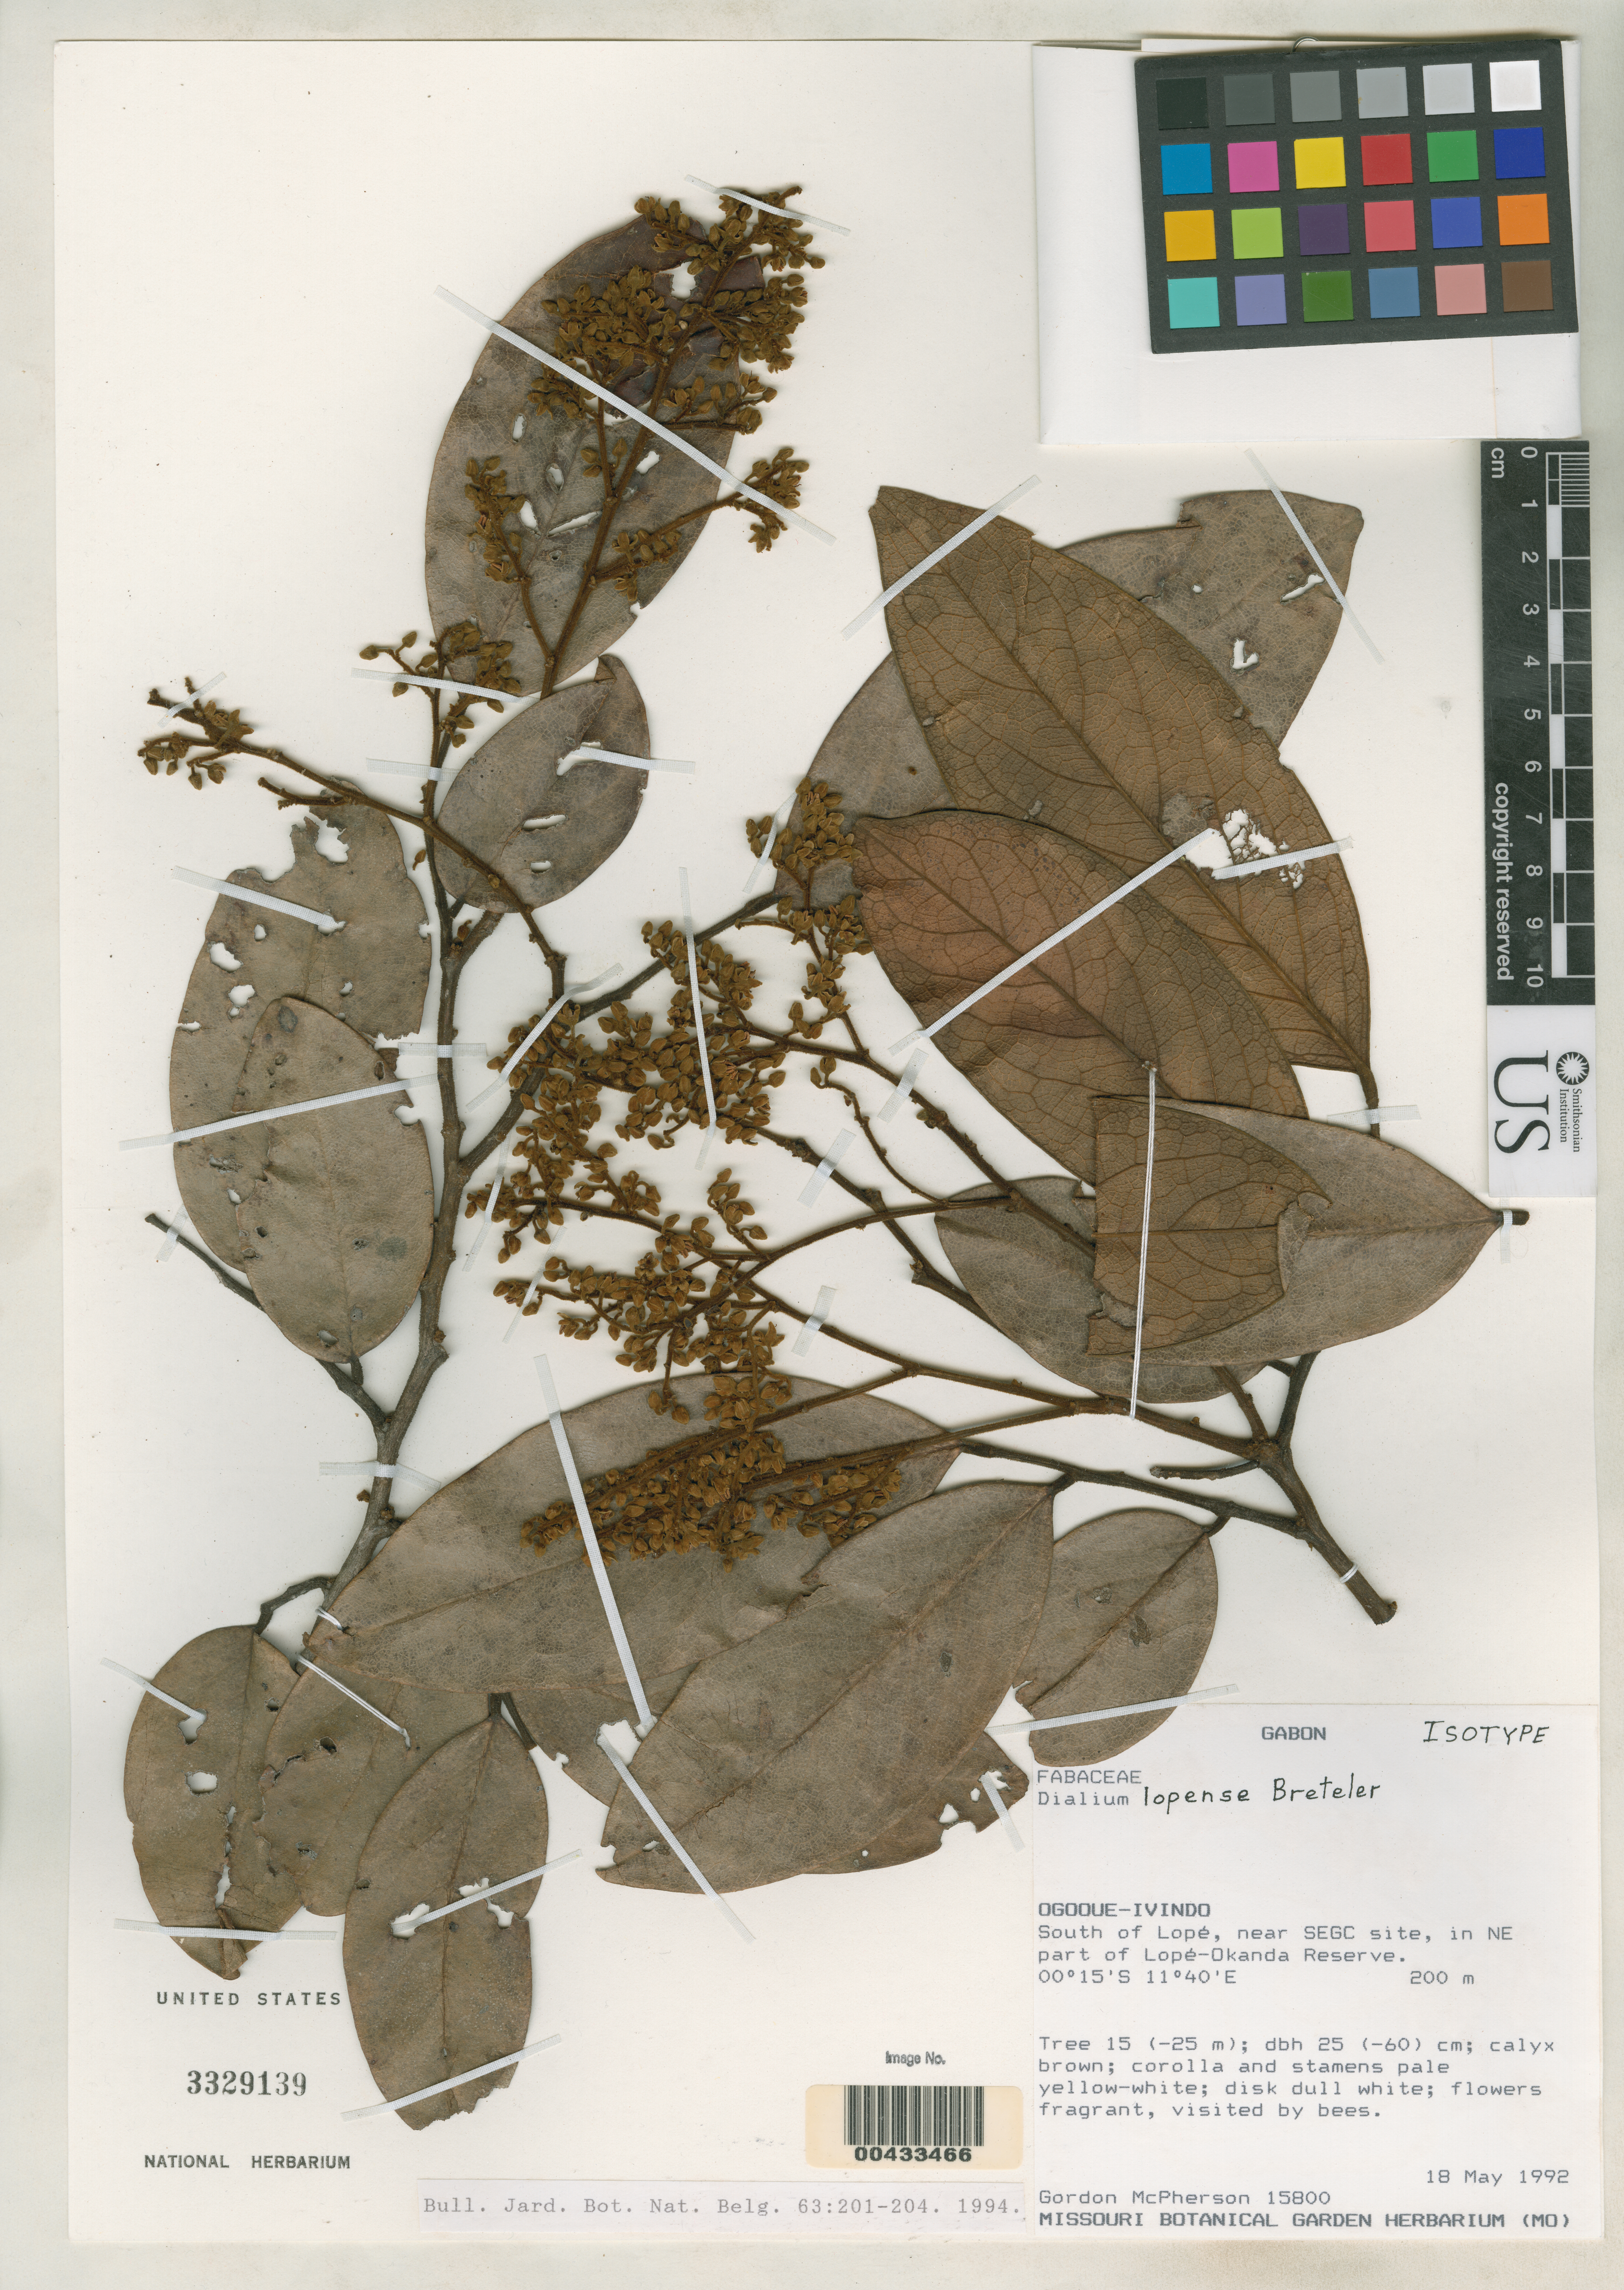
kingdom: Plantae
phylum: Tracheophyta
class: Magnoliopsida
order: Fabales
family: Fabaceae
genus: Dialium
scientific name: Dialium lopense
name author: Breteler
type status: Isotype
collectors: G. D. McPherson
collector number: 15800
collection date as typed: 18 May 1992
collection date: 1992-05-18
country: Gabon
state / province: Ogooué-Ivindo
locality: S of Lope, near Segc site, NE part of Lope-Okanda Reserve.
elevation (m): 200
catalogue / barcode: US 3329139